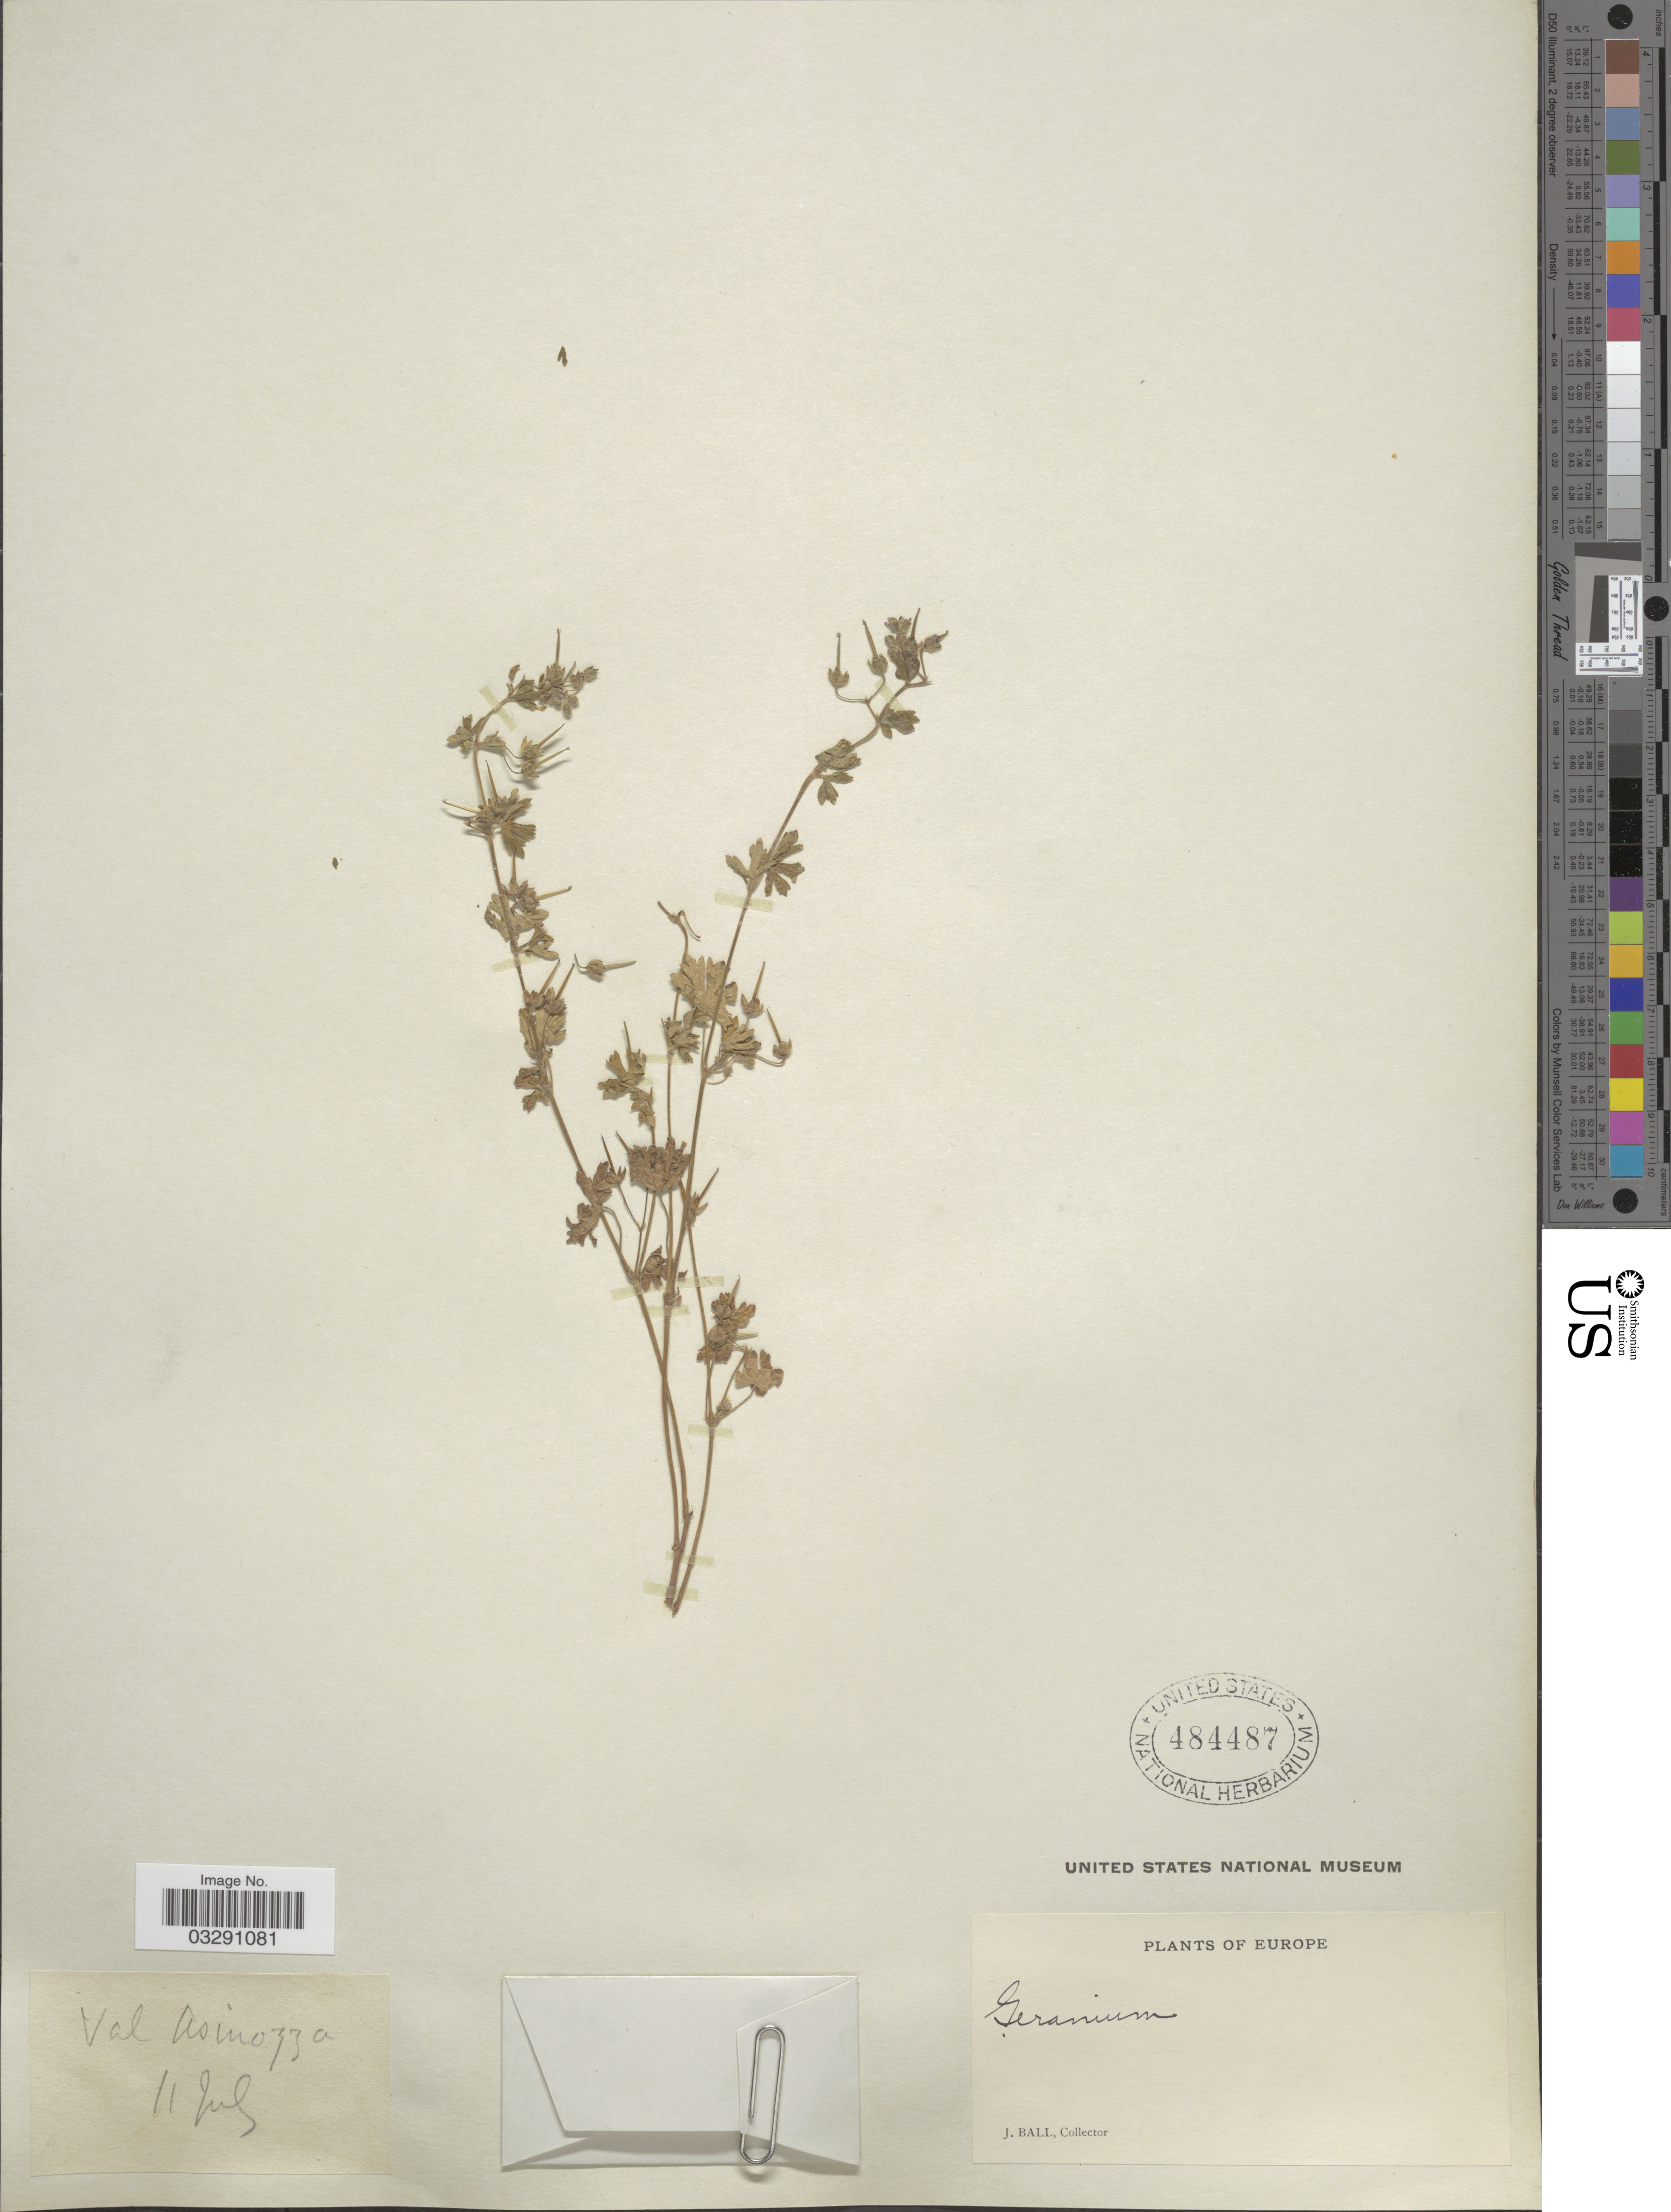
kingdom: Plantae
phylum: Tracheophyta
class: Magnoliopsida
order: Geraniales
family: Geraniaceae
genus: Geranium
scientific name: Geranium sp.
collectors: J. Ball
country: Italy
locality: Val Asinozza. Europe.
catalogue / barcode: US 484487